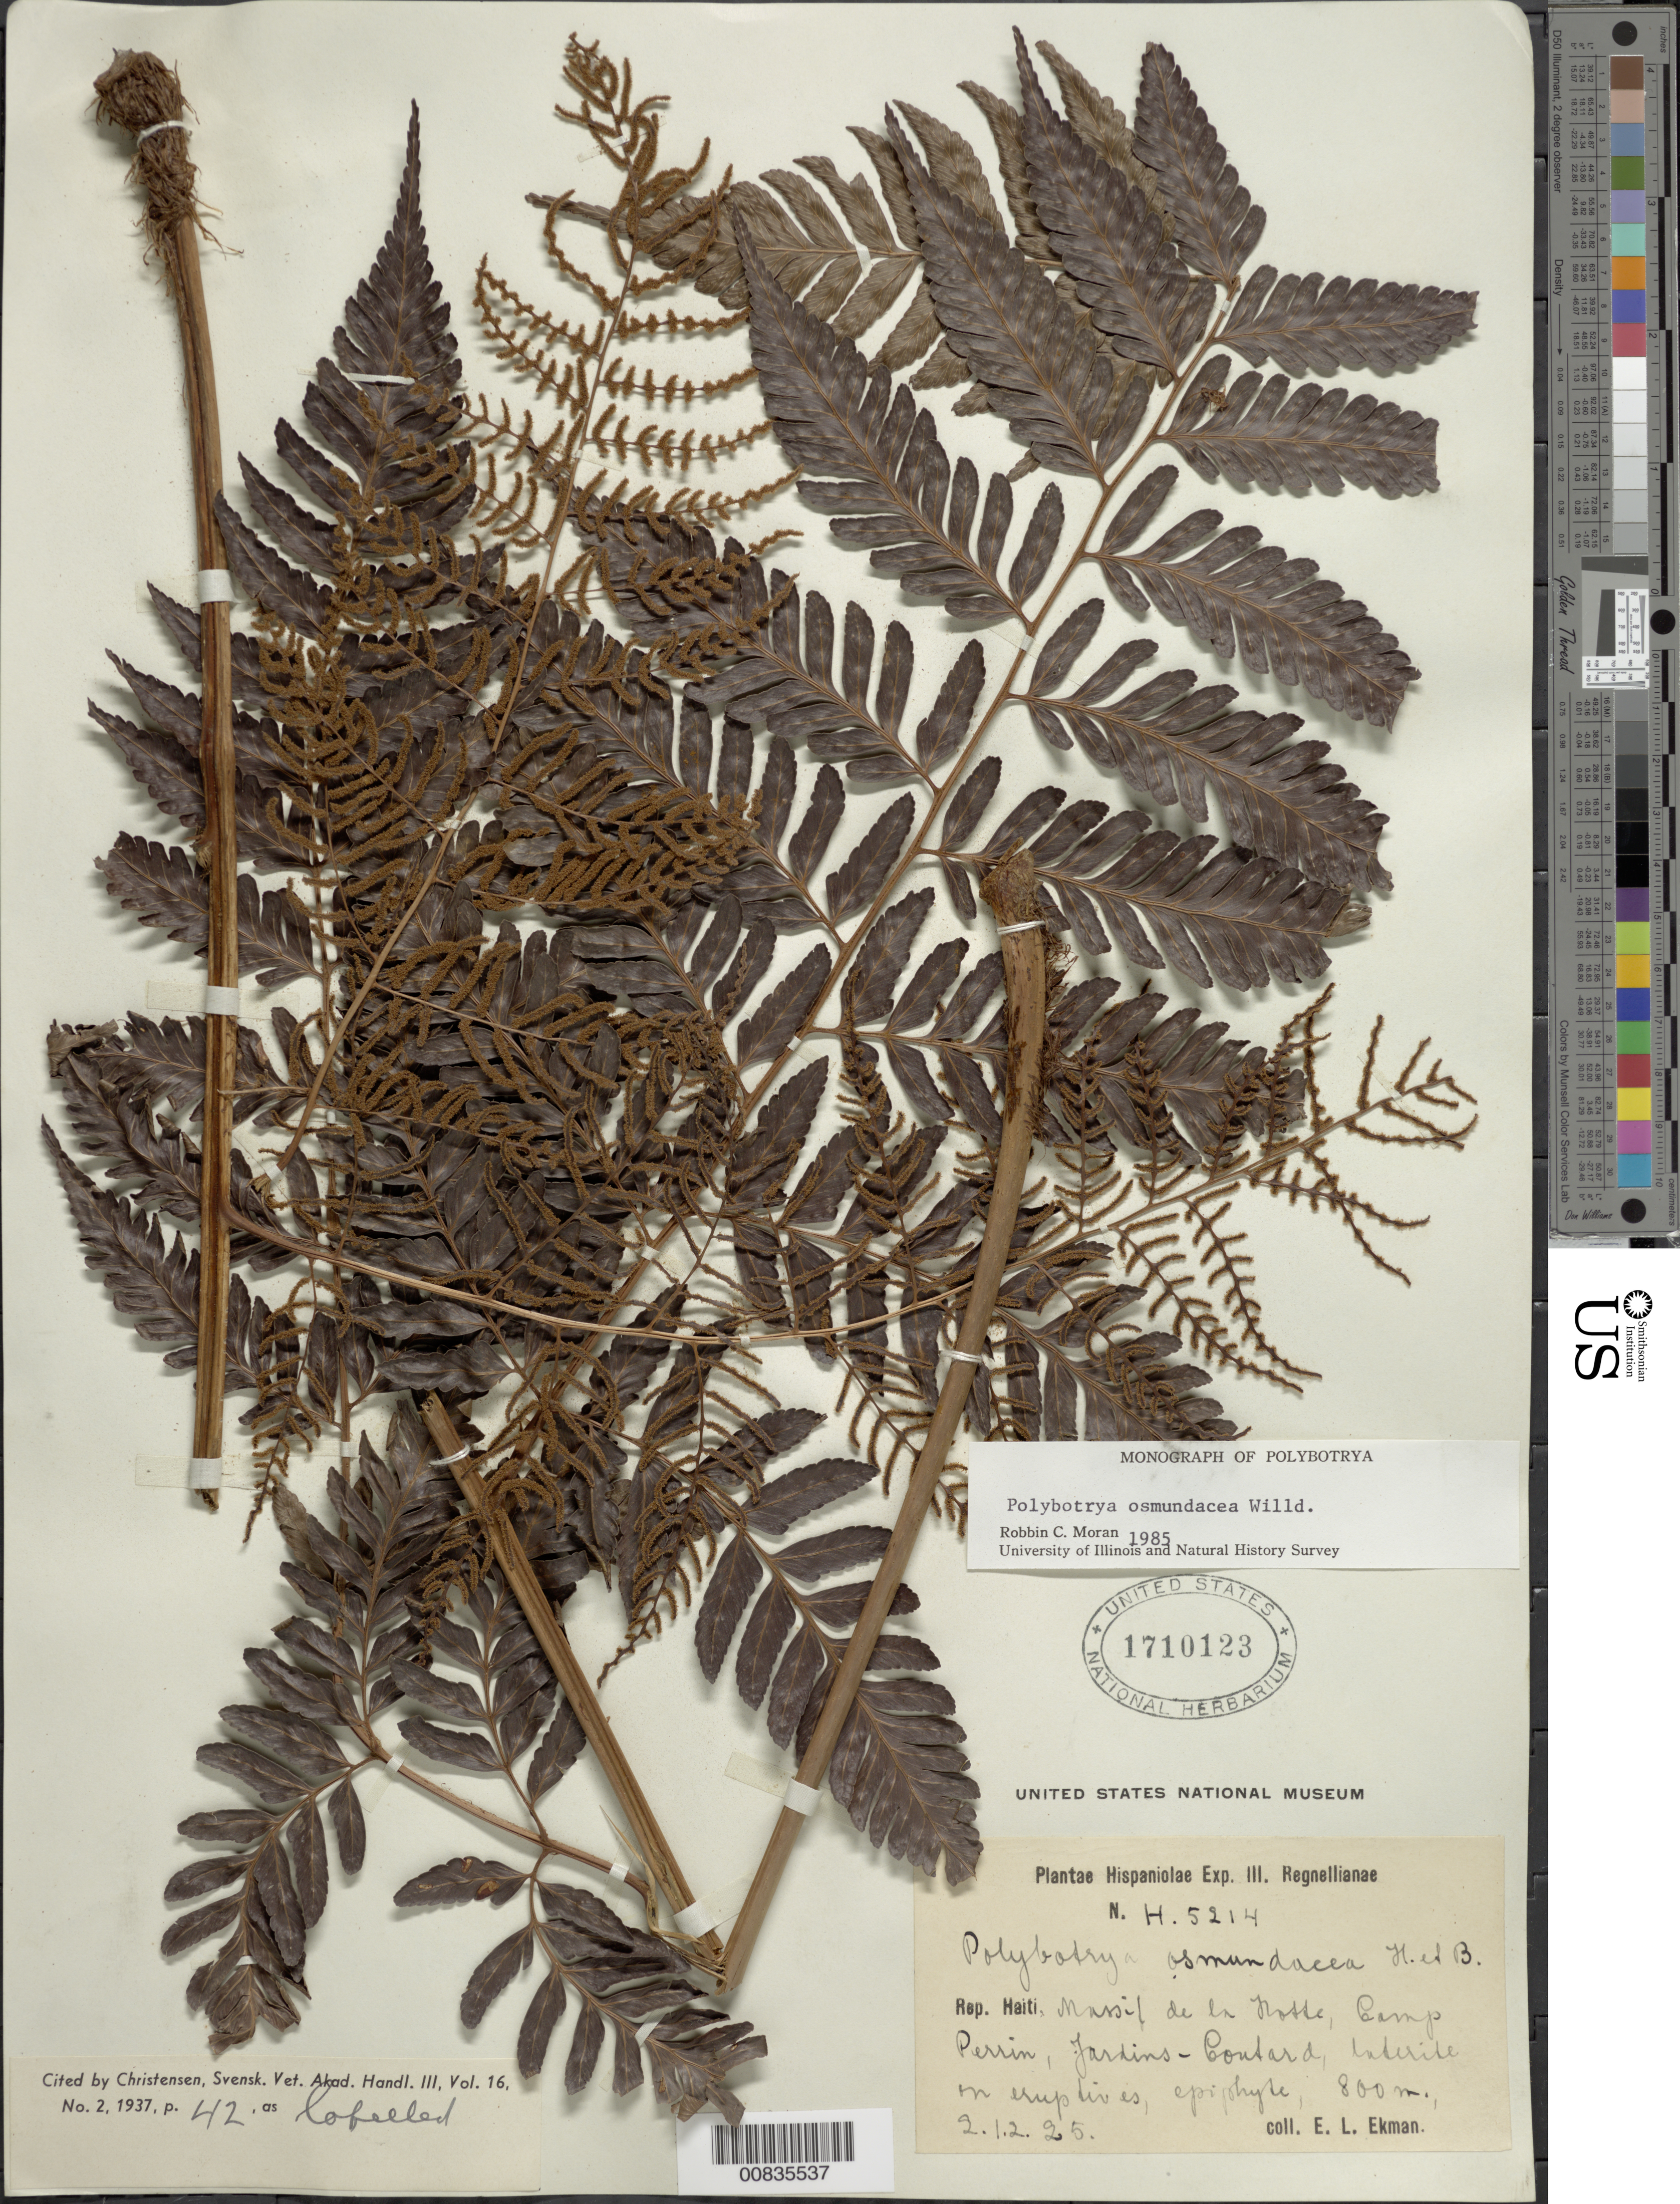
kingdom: Plantae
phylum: Tracheophyta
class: Polypodiopsida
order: Polypodiales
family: Dryopteridaceae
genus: Polybotrya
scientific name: Polybotrya osmundacea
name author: Humb. & Bonpl. ex Willd.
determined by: Moran, R. C.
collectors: E. L. Ekman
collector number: H 5214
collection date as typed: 02 Dec 1925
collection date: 1925-12-02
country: Haiti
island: Hispaniola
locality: Massif de la Hotte, Camp Perrin, Jardins-Coutard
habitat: Laterite, on eruptives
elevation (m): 800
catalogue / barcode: US 1710123